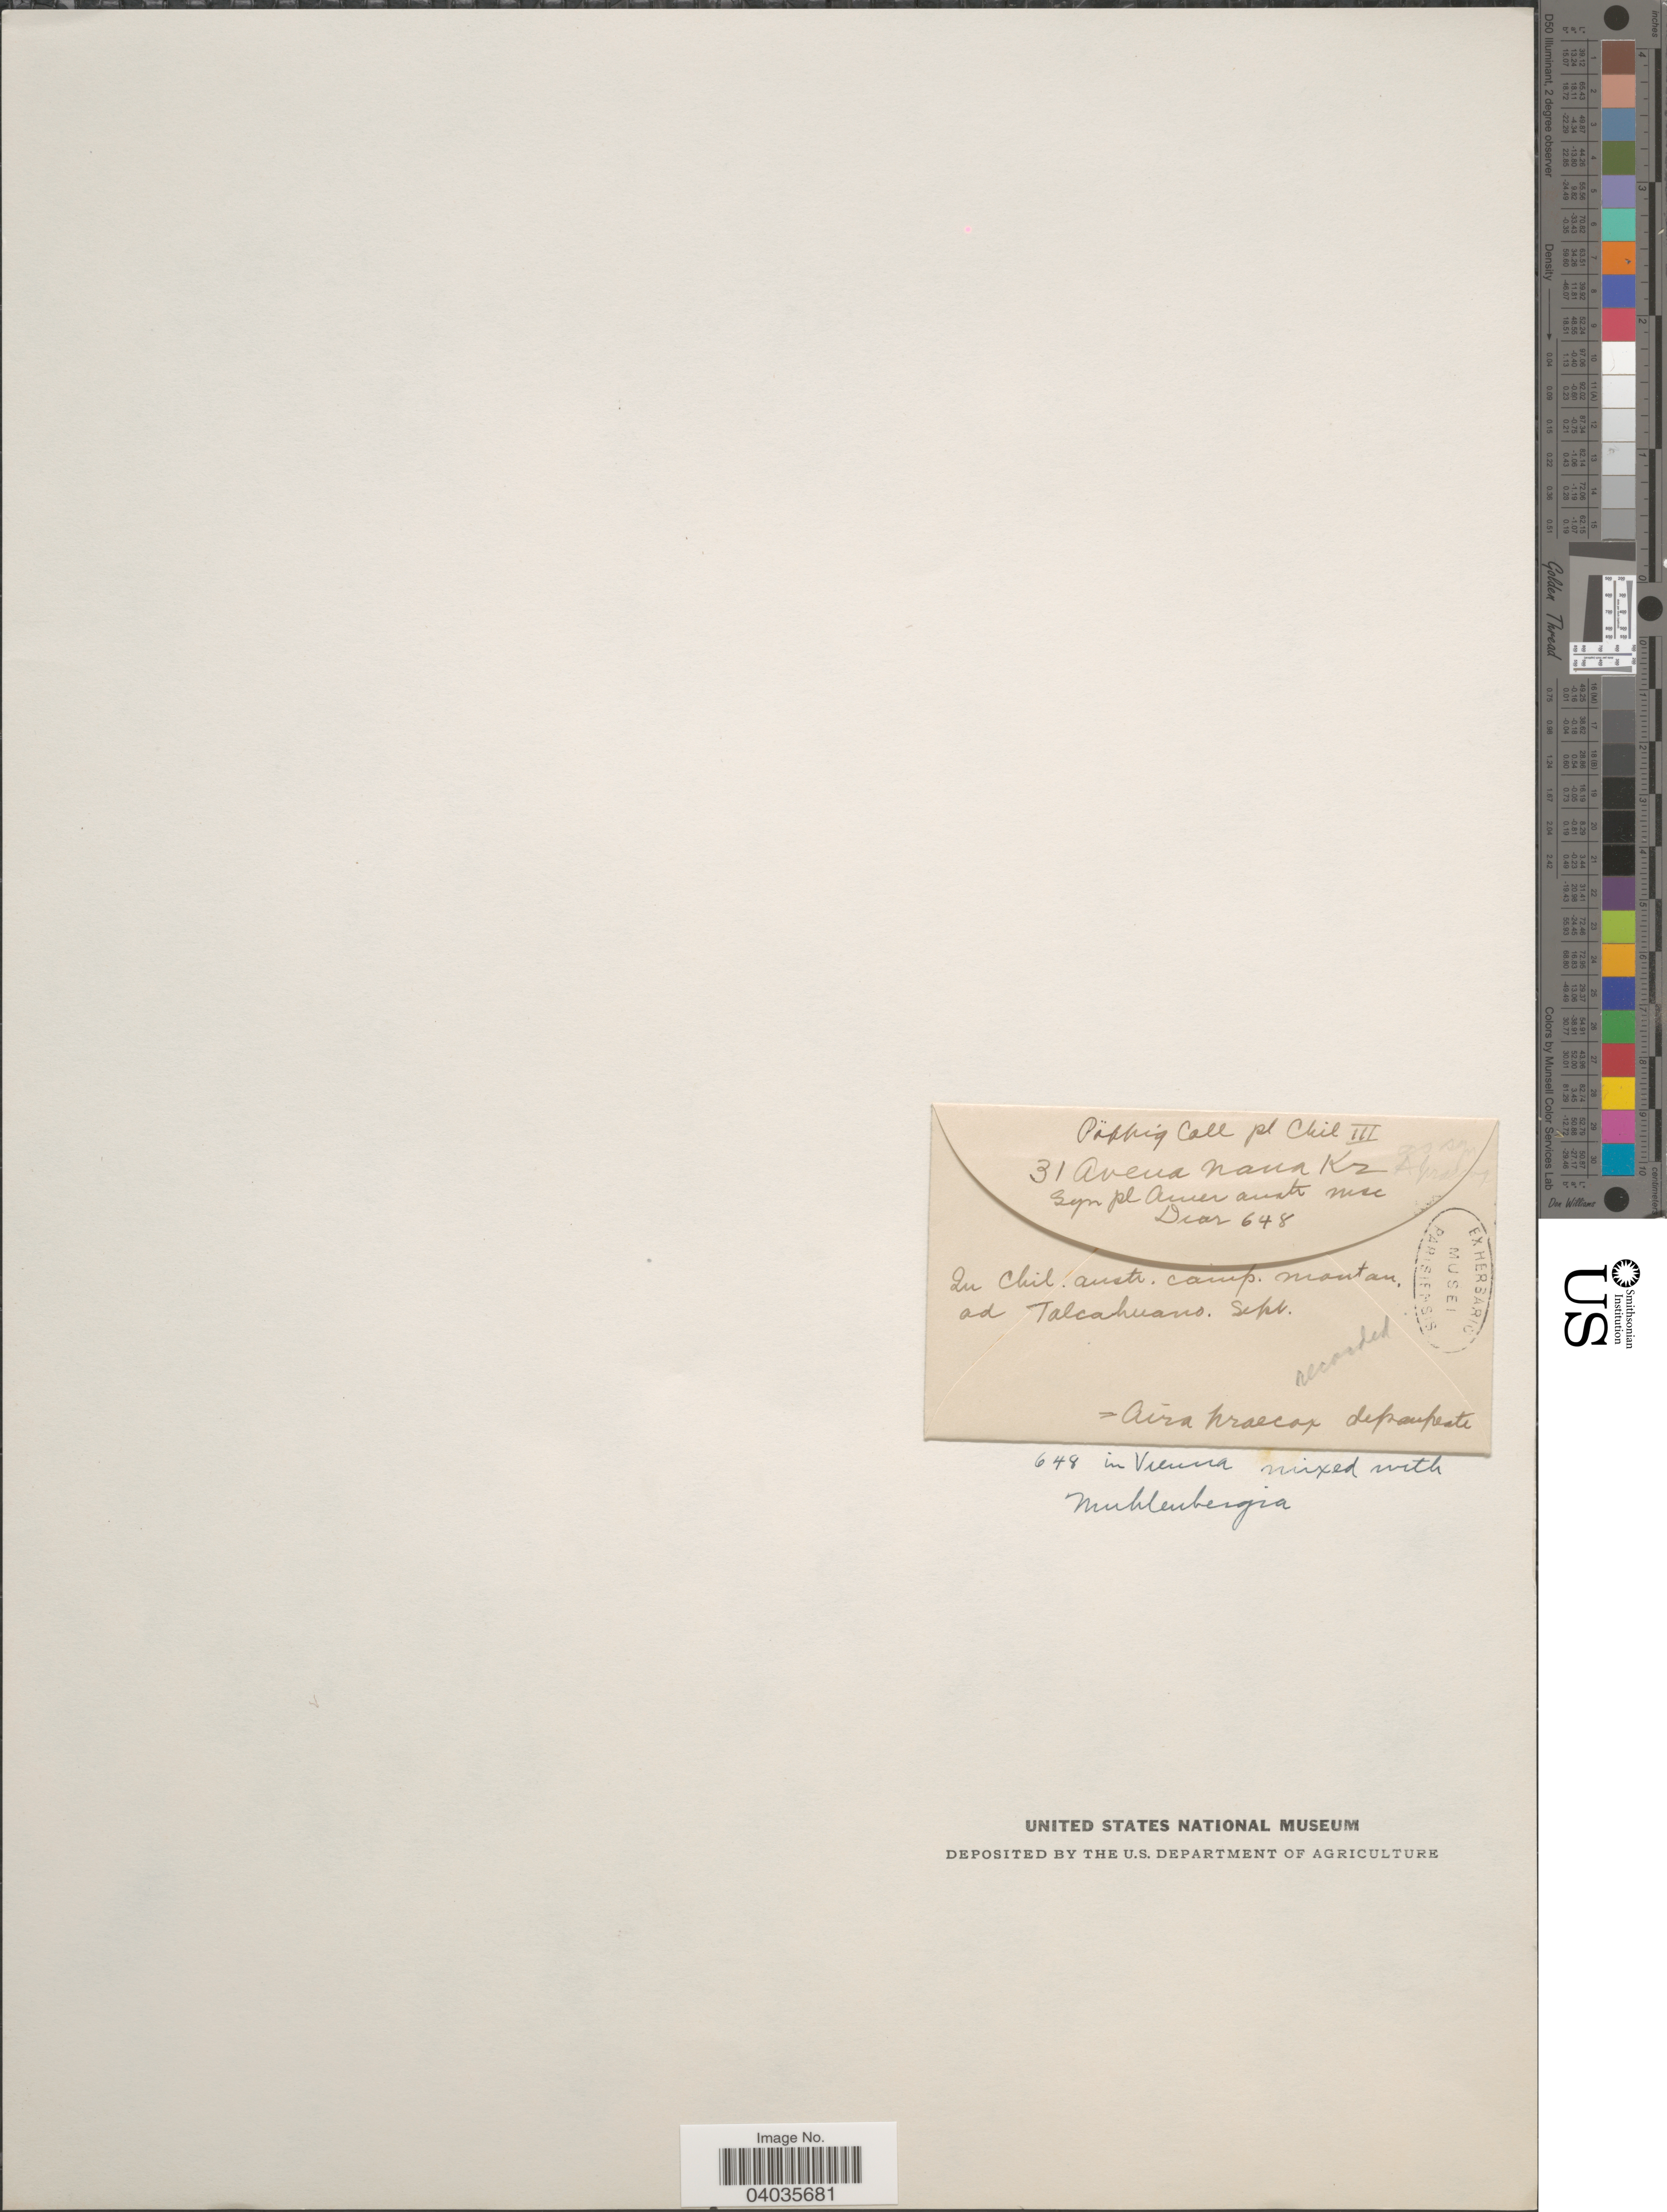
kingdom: Plantae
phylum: Tracheophyta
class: Liliopsida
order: Poales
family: Poaceae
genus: Aira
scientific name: Aira praecox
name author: L.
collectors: -. Poppig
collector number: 31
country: Chile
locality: In Chil. austr. camp. montan. ad Talcahuano.